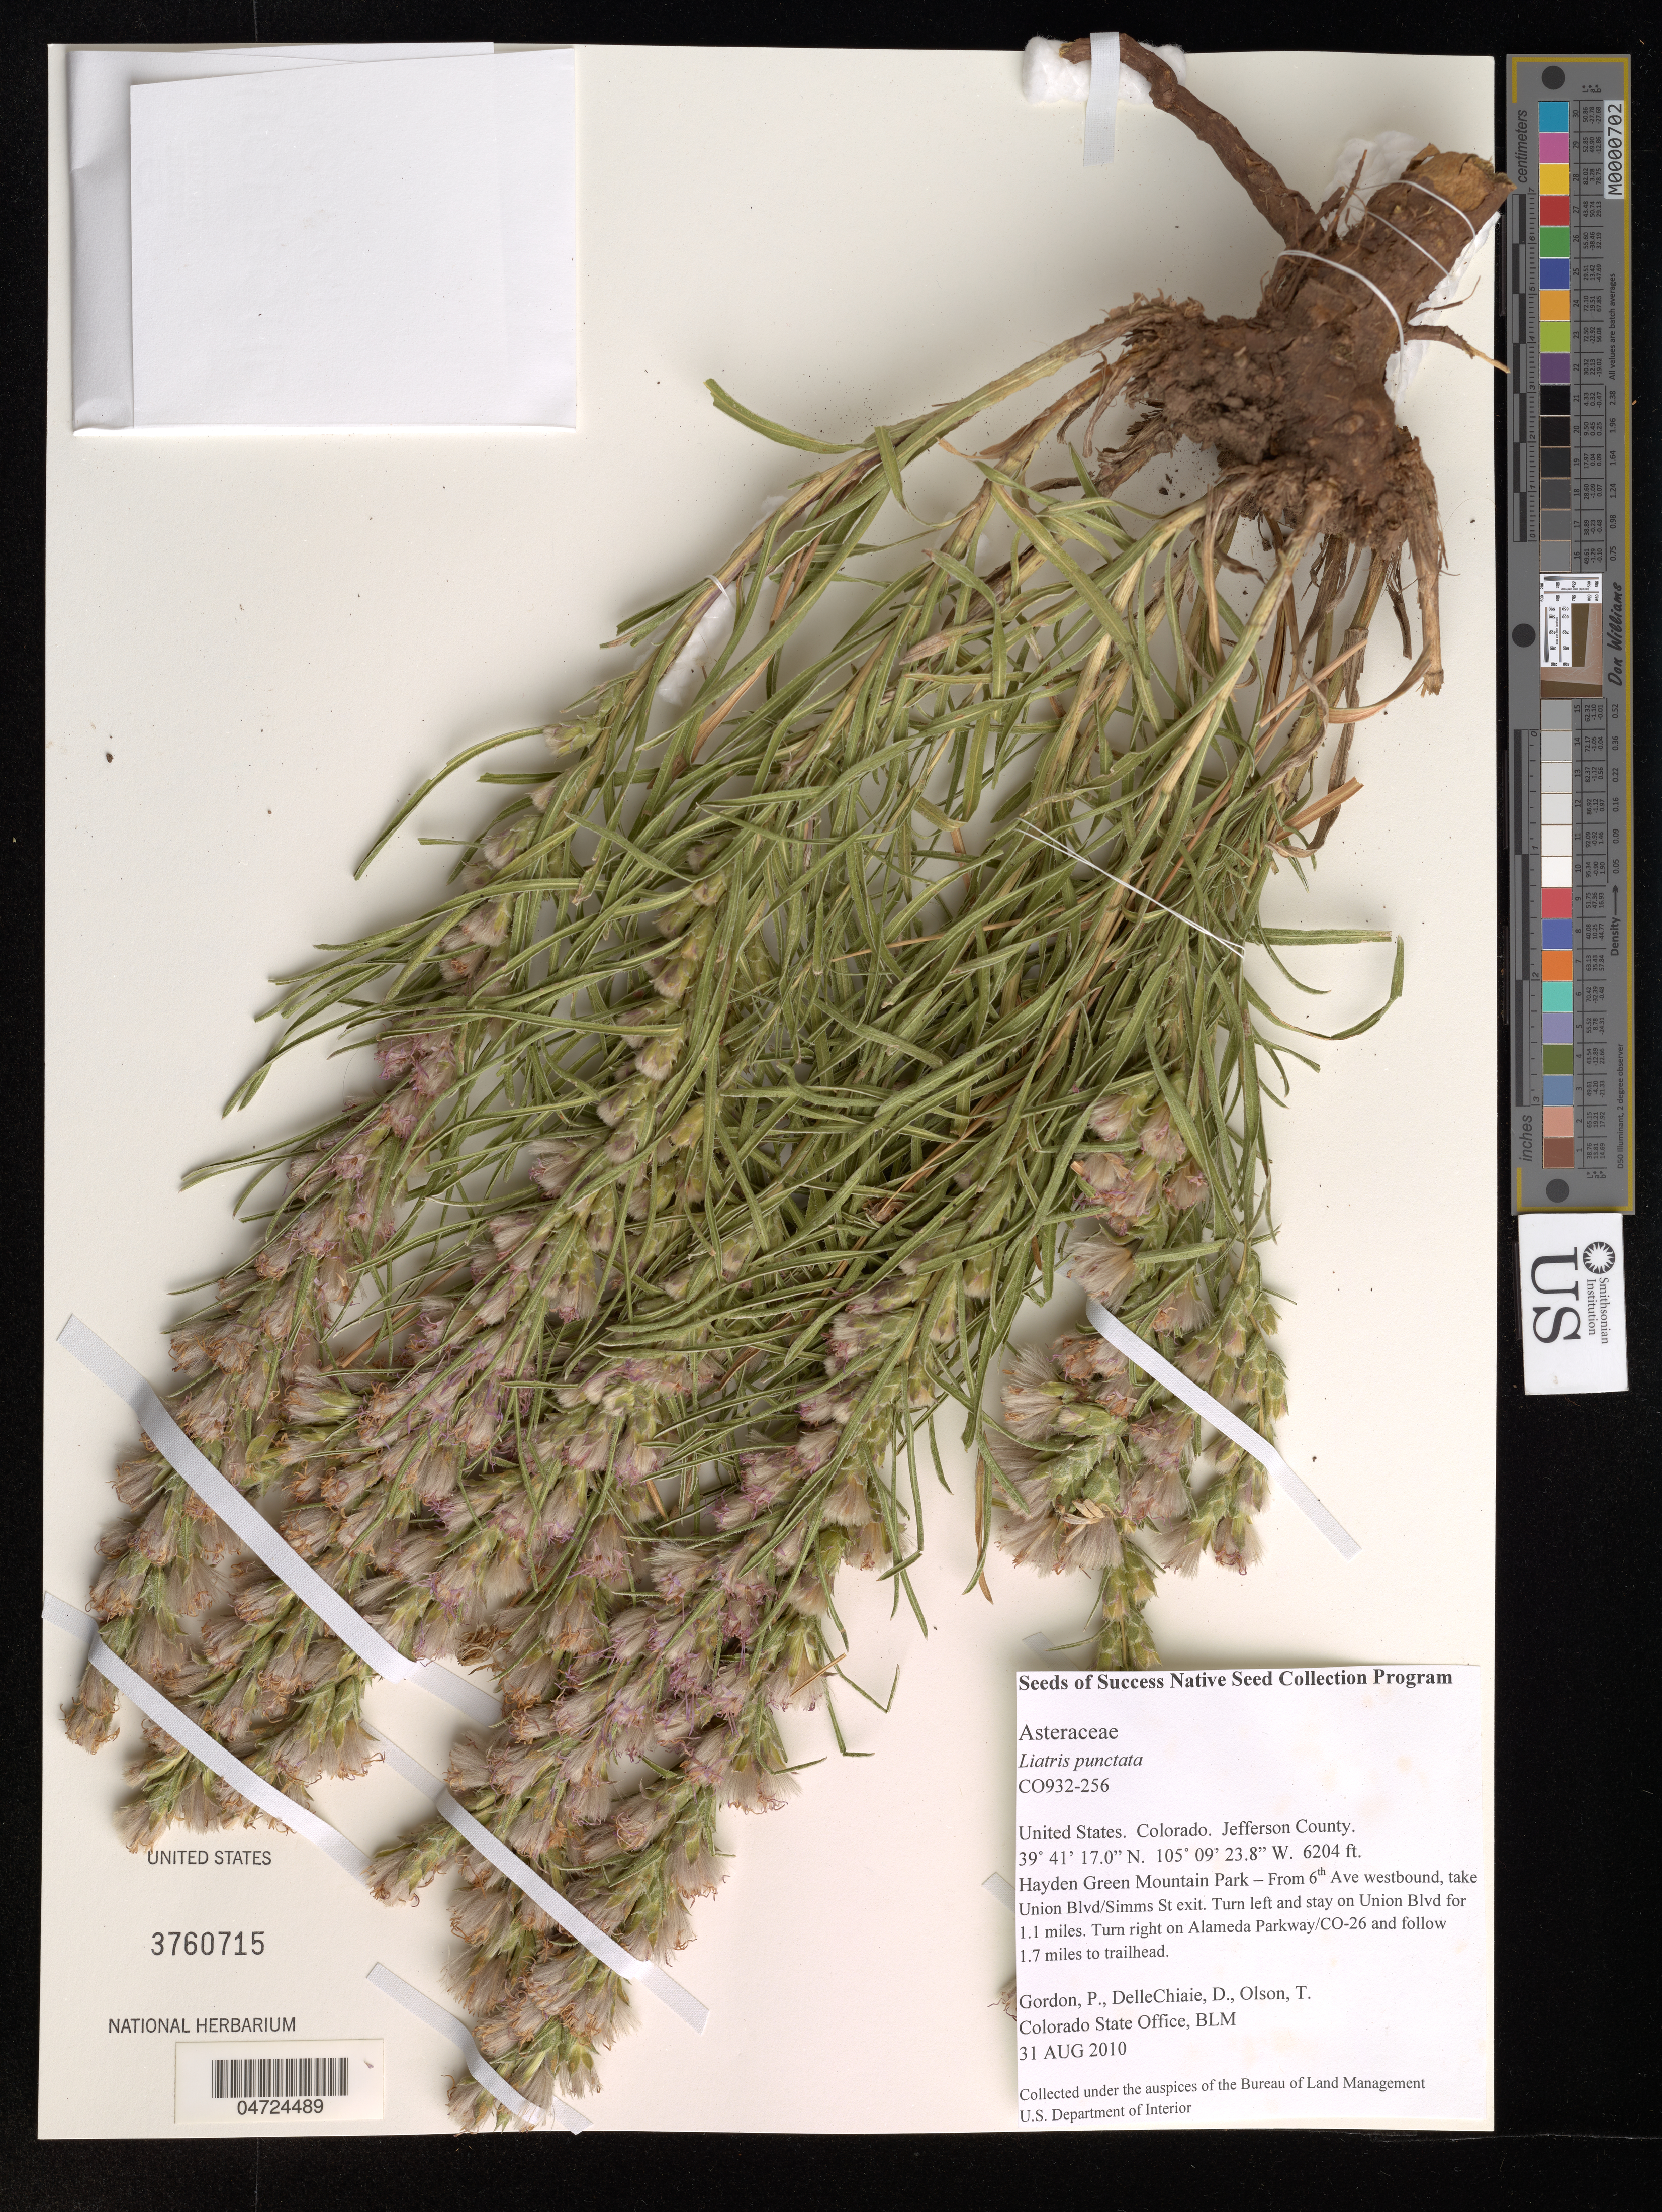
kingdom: Plantae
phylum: Tracheophyta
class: Magnoliopsida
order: Asterales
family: Asteraceae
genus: Liatris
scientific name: Liatris punctata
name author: Hook.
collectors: P. Gordon & D. DelleChiaie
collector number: CO932-256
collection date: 2010-08-31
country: United States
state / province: Colorado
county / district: Jefferson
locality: Jefferson County. Hayden Green Mountain Park - From 6th Ave westbound, take Union Blvd/Simms St exit. Turn left and stay on Union Blvd for 1.1 miles Turn right on Alameda Parkway/CO-26 and follow 1.7 miles to trailhead.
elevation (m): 1891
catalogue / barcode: US 3760715